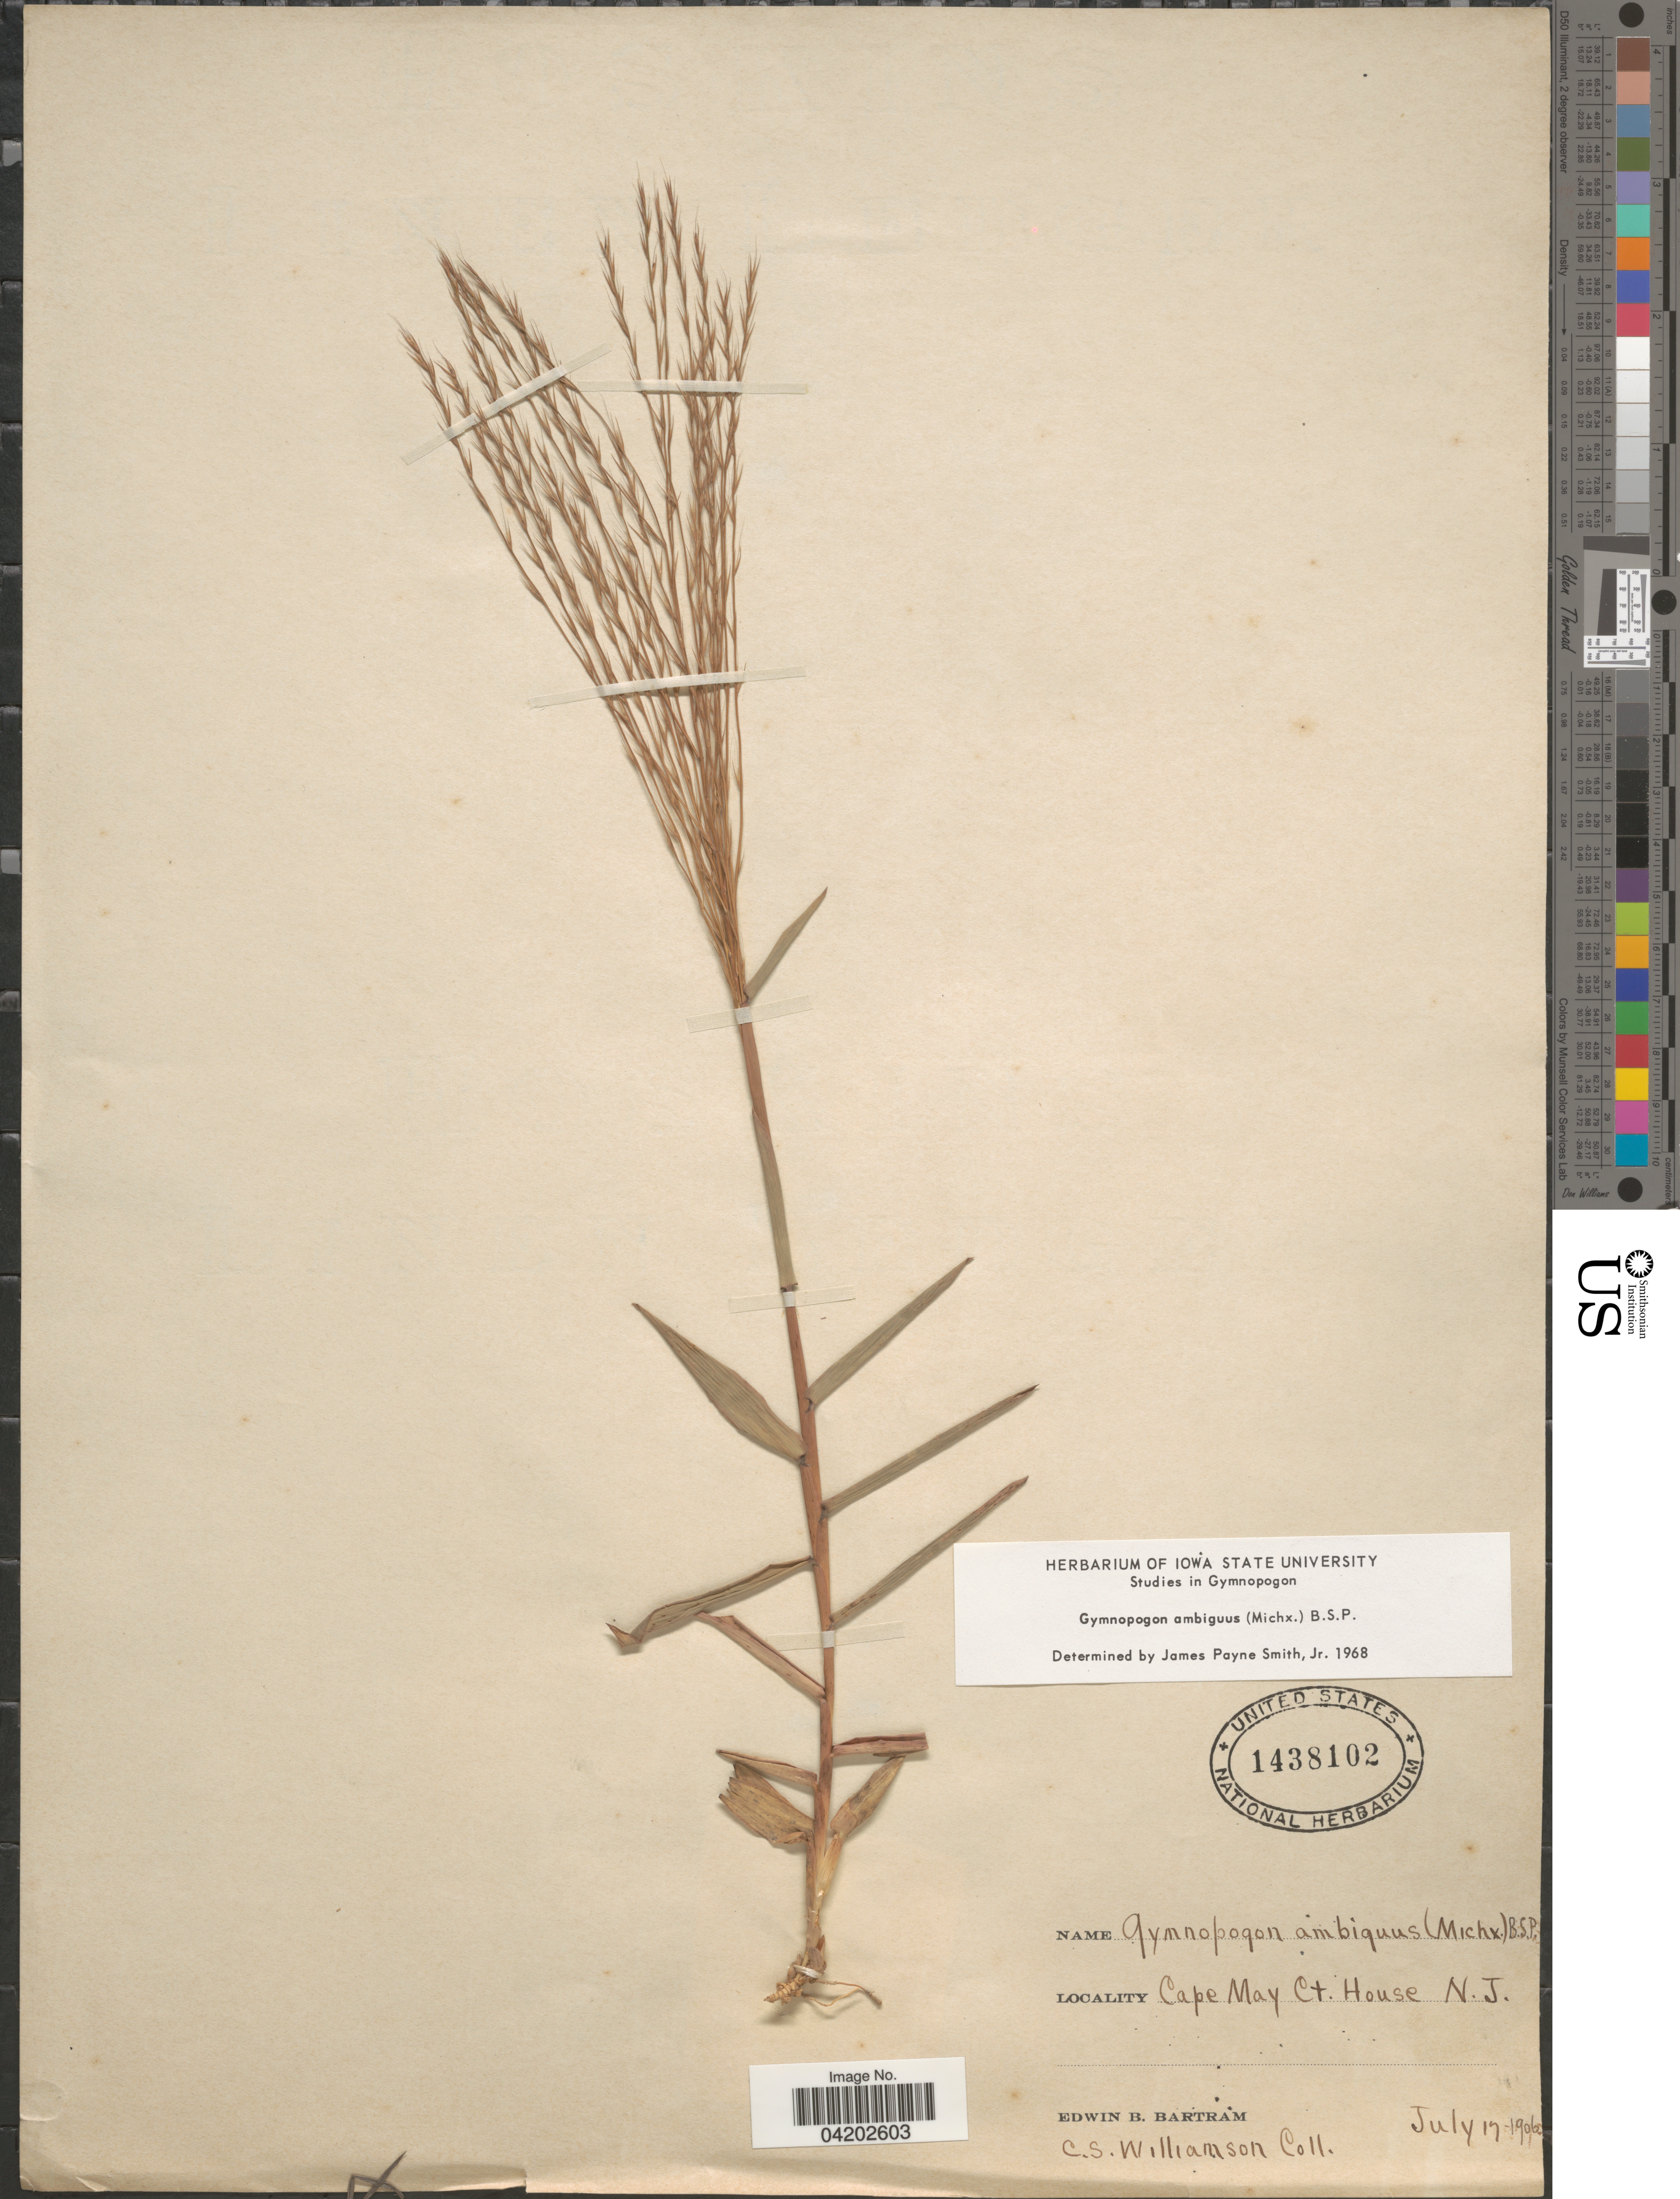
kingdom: Plantae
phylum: Tracheophyta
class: Liliopsida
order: Poales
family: Poaceae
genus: Gymnopogon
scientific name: Gymnopogon ambiguus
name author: (Michx.) Britton, Stearns & Poggenb.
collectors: E. B. Bartram & C. Williamson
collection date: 1906-07-17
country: United States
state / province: New Jersey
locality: Cape May Ct. House.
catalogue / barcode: US 1438102